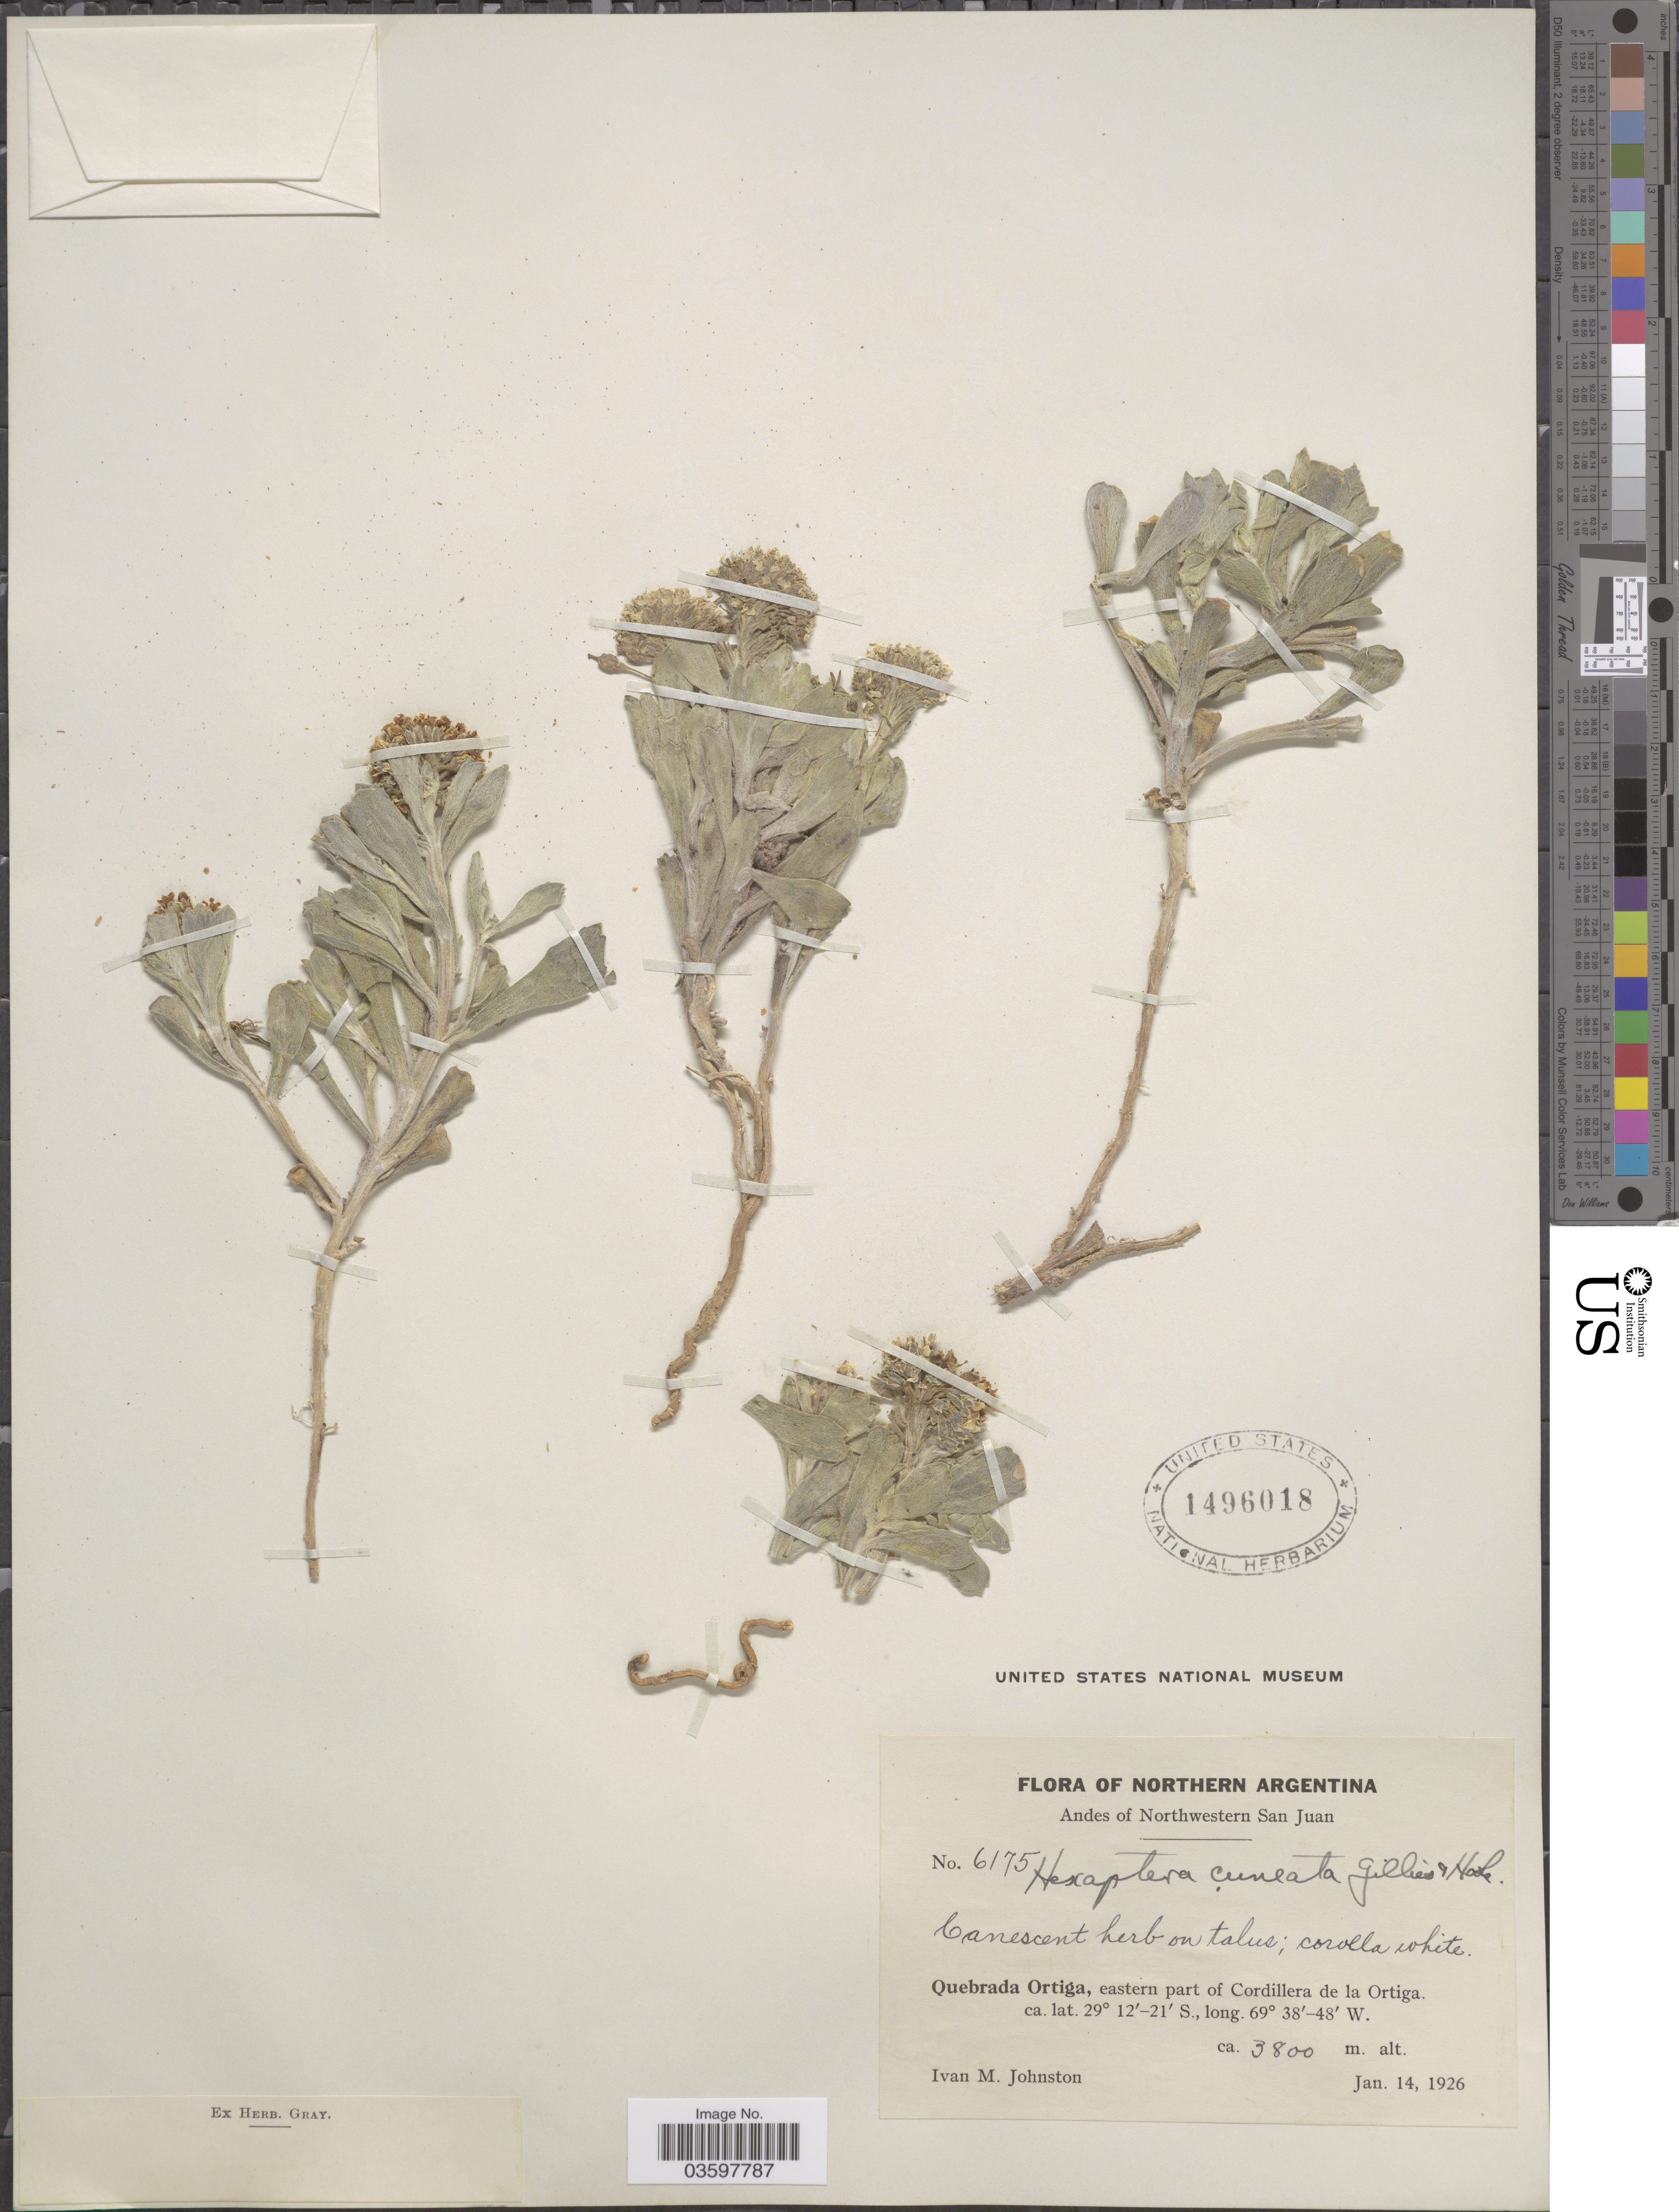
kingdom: Plantae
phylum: Tracheophyta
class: Magnoliopsida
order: Brassicales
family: Brassicaceae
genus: Menonvillea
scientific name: Menonvillea cuneata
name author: (Gillies & Hook.) Rollins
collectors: I.M. Johnston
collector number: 6175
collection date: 1926-01-14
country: Argentina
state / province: San Juan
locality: Northern Argentina. Andes of Northwestern San Juan. Quebrada Ortiga, eastern part of Cordillera de la Ortiga.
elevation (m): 3800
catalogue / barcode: US 1496018